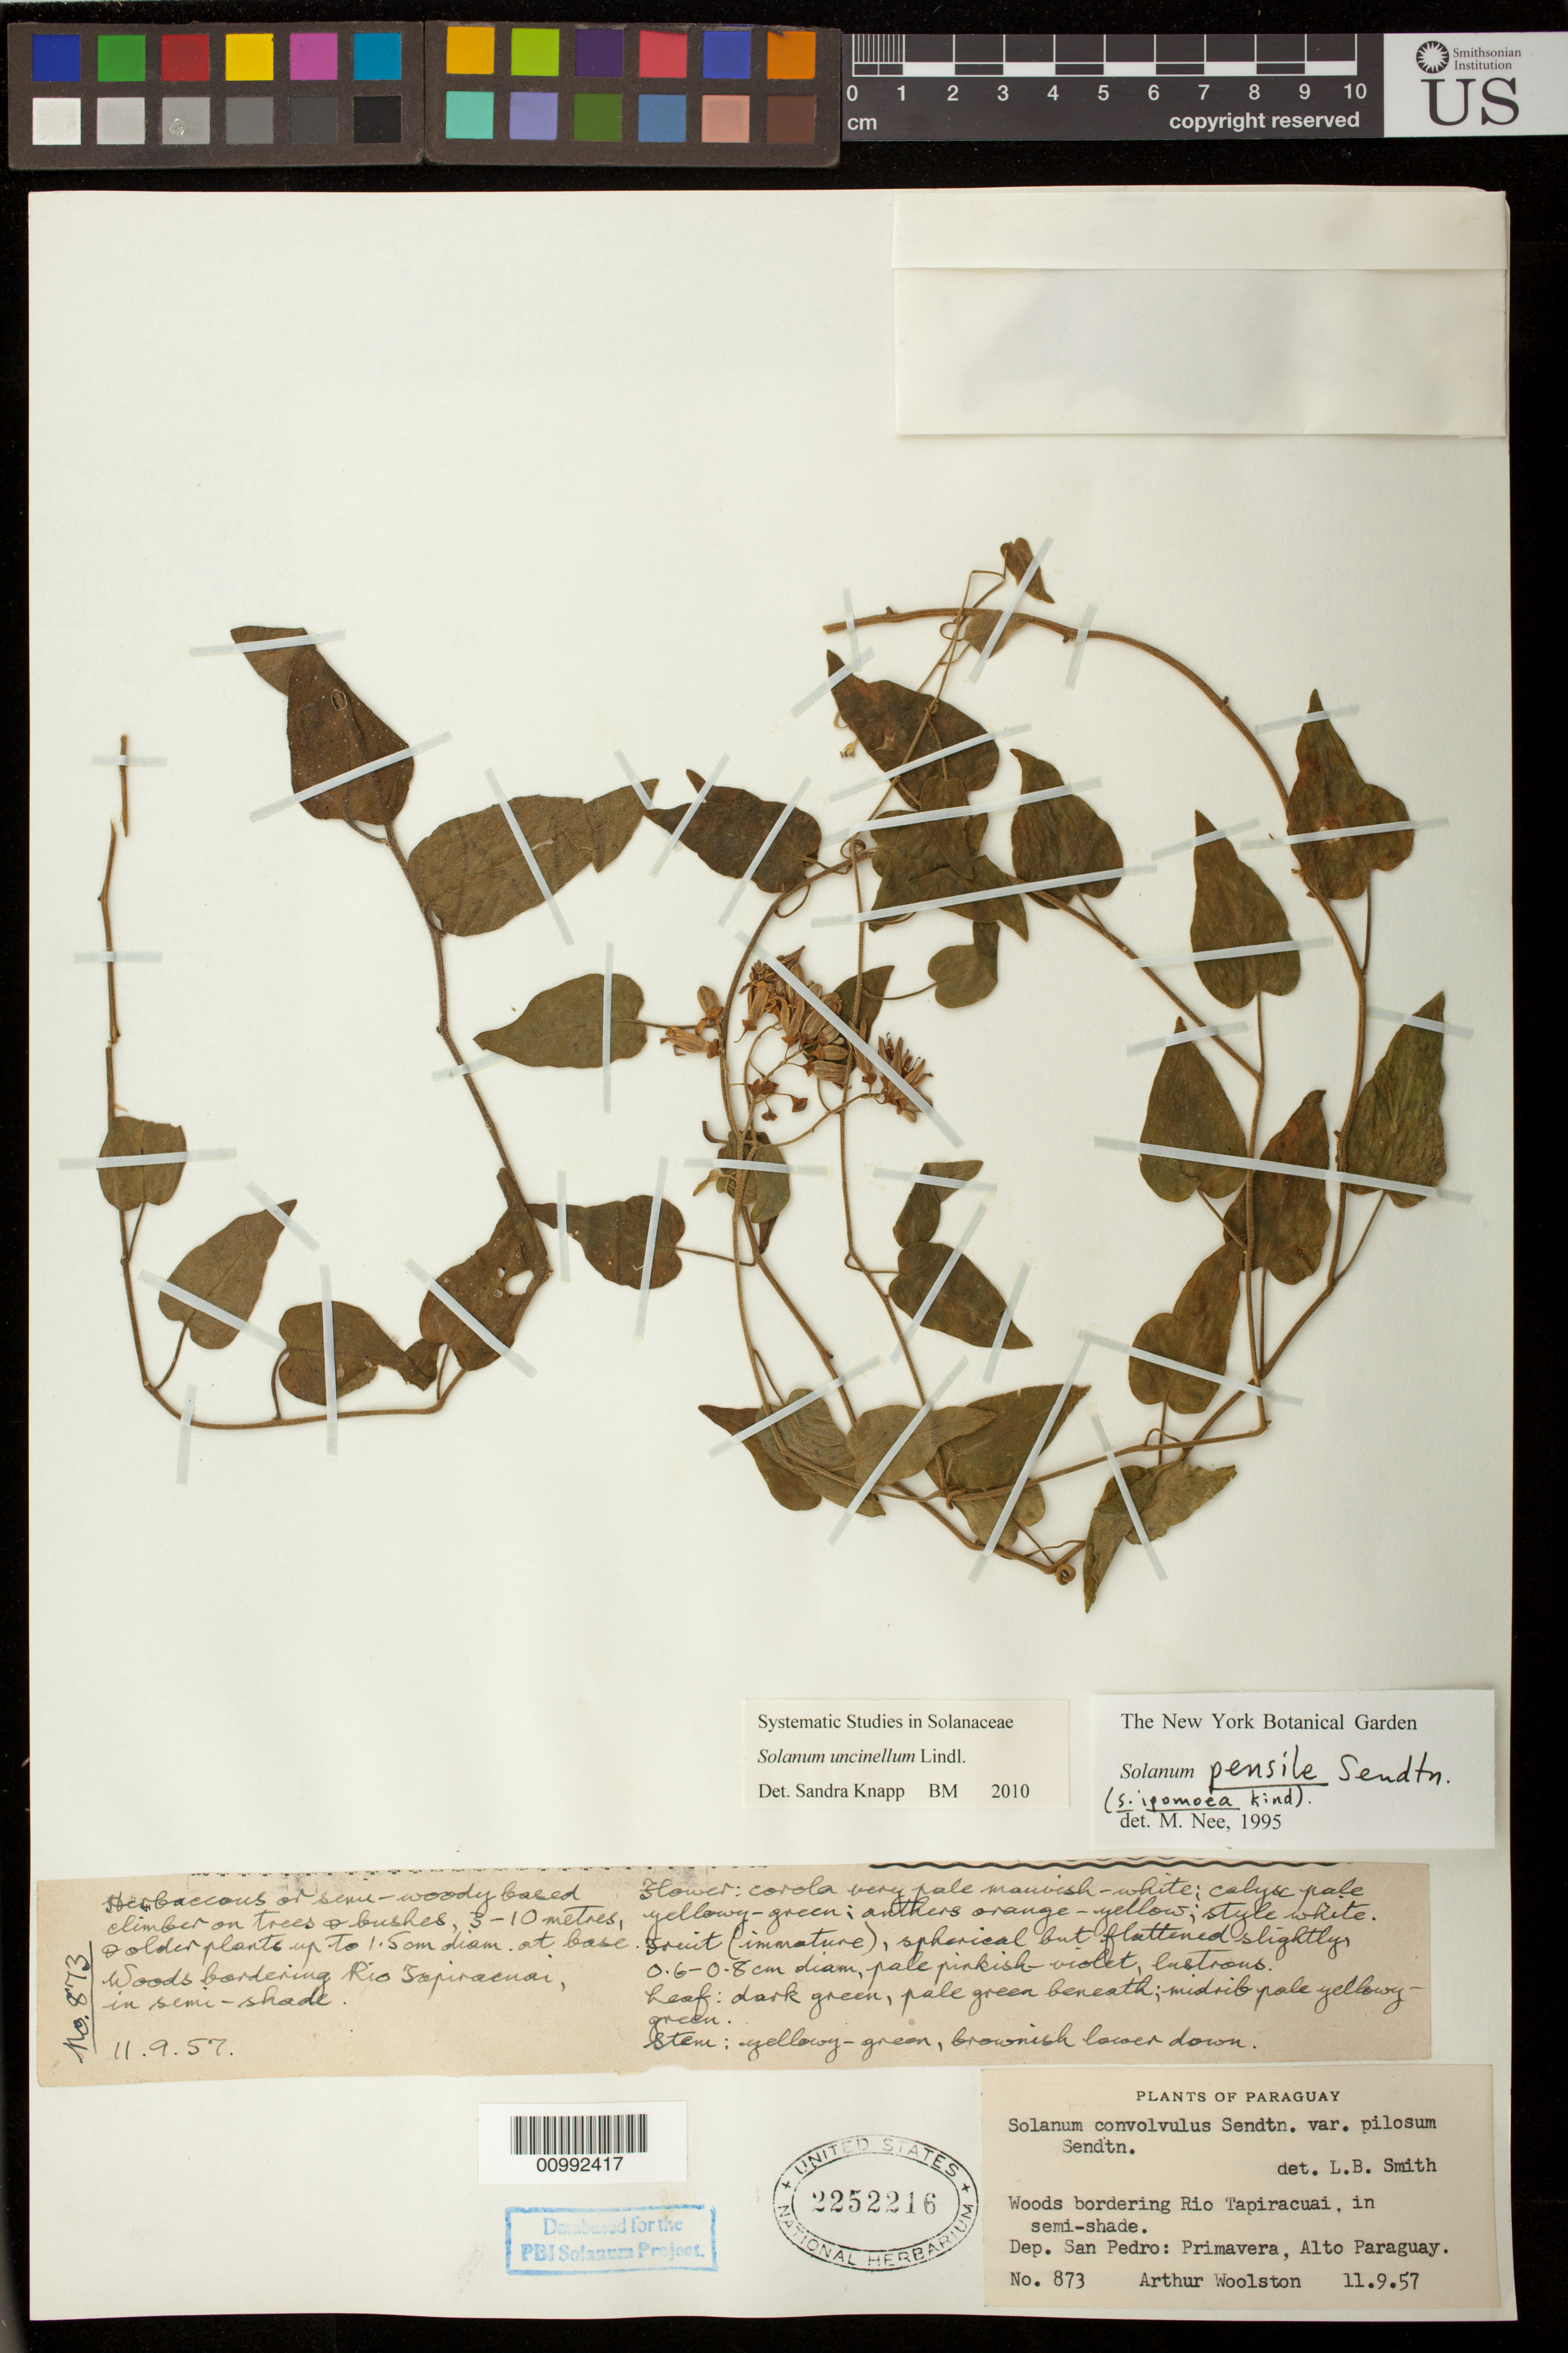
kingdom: Plantae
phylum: Tracheophyta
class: Magnoliopsida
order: Solanales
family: Solanaceae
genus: Solanum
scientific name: Solanum uncinellum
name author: Lindl.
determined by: Knapp, S. D.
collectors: A. Woolston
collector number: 873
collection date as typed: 11 Sep 1957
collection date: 1957-09-11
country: Paraguay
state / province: San Pedro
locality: Alto Paraguay. Bordering Rio Tapiracuai.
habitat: damp woods.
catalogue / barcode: US 2252216